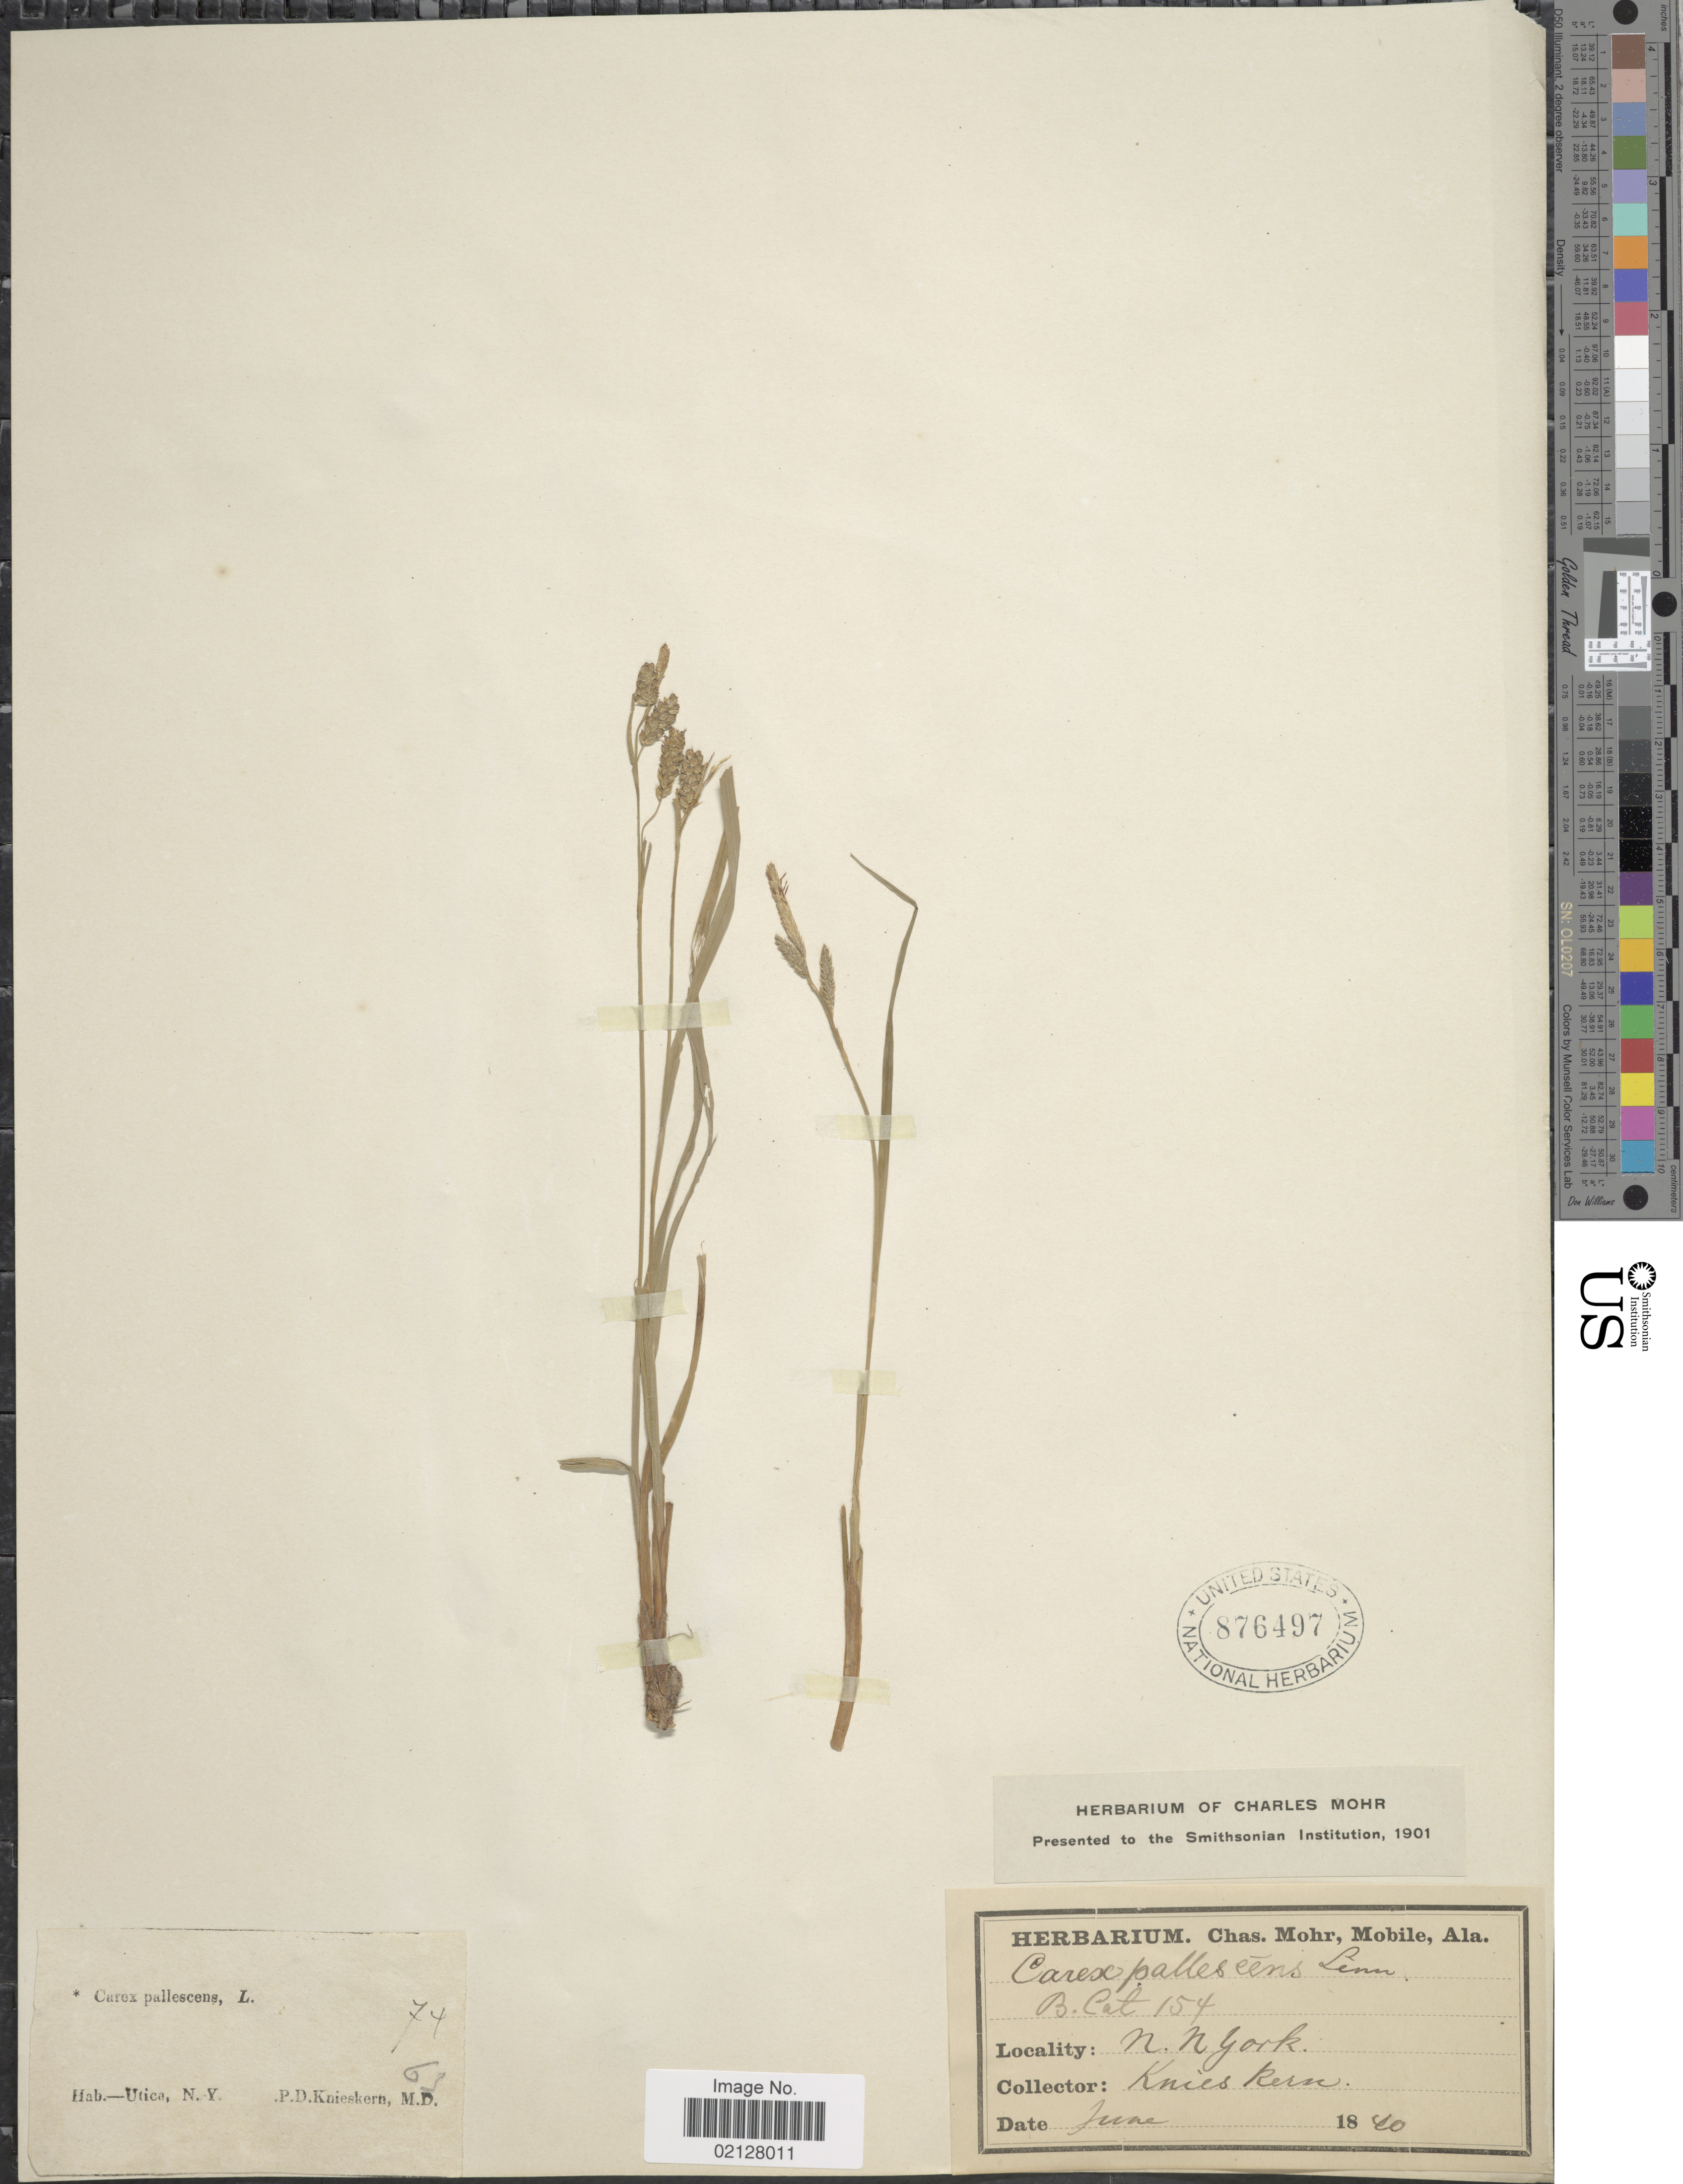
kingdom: Plantae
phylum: Tracheophyta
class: Liliopsida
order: Poales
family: Cyperaceae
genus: Carex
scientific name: Carex pallescens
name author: L.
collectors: P. D. Knieskern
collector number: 74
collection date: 1840-06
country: United States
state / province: New York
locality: N. N York, Utica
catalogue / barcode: US 876497